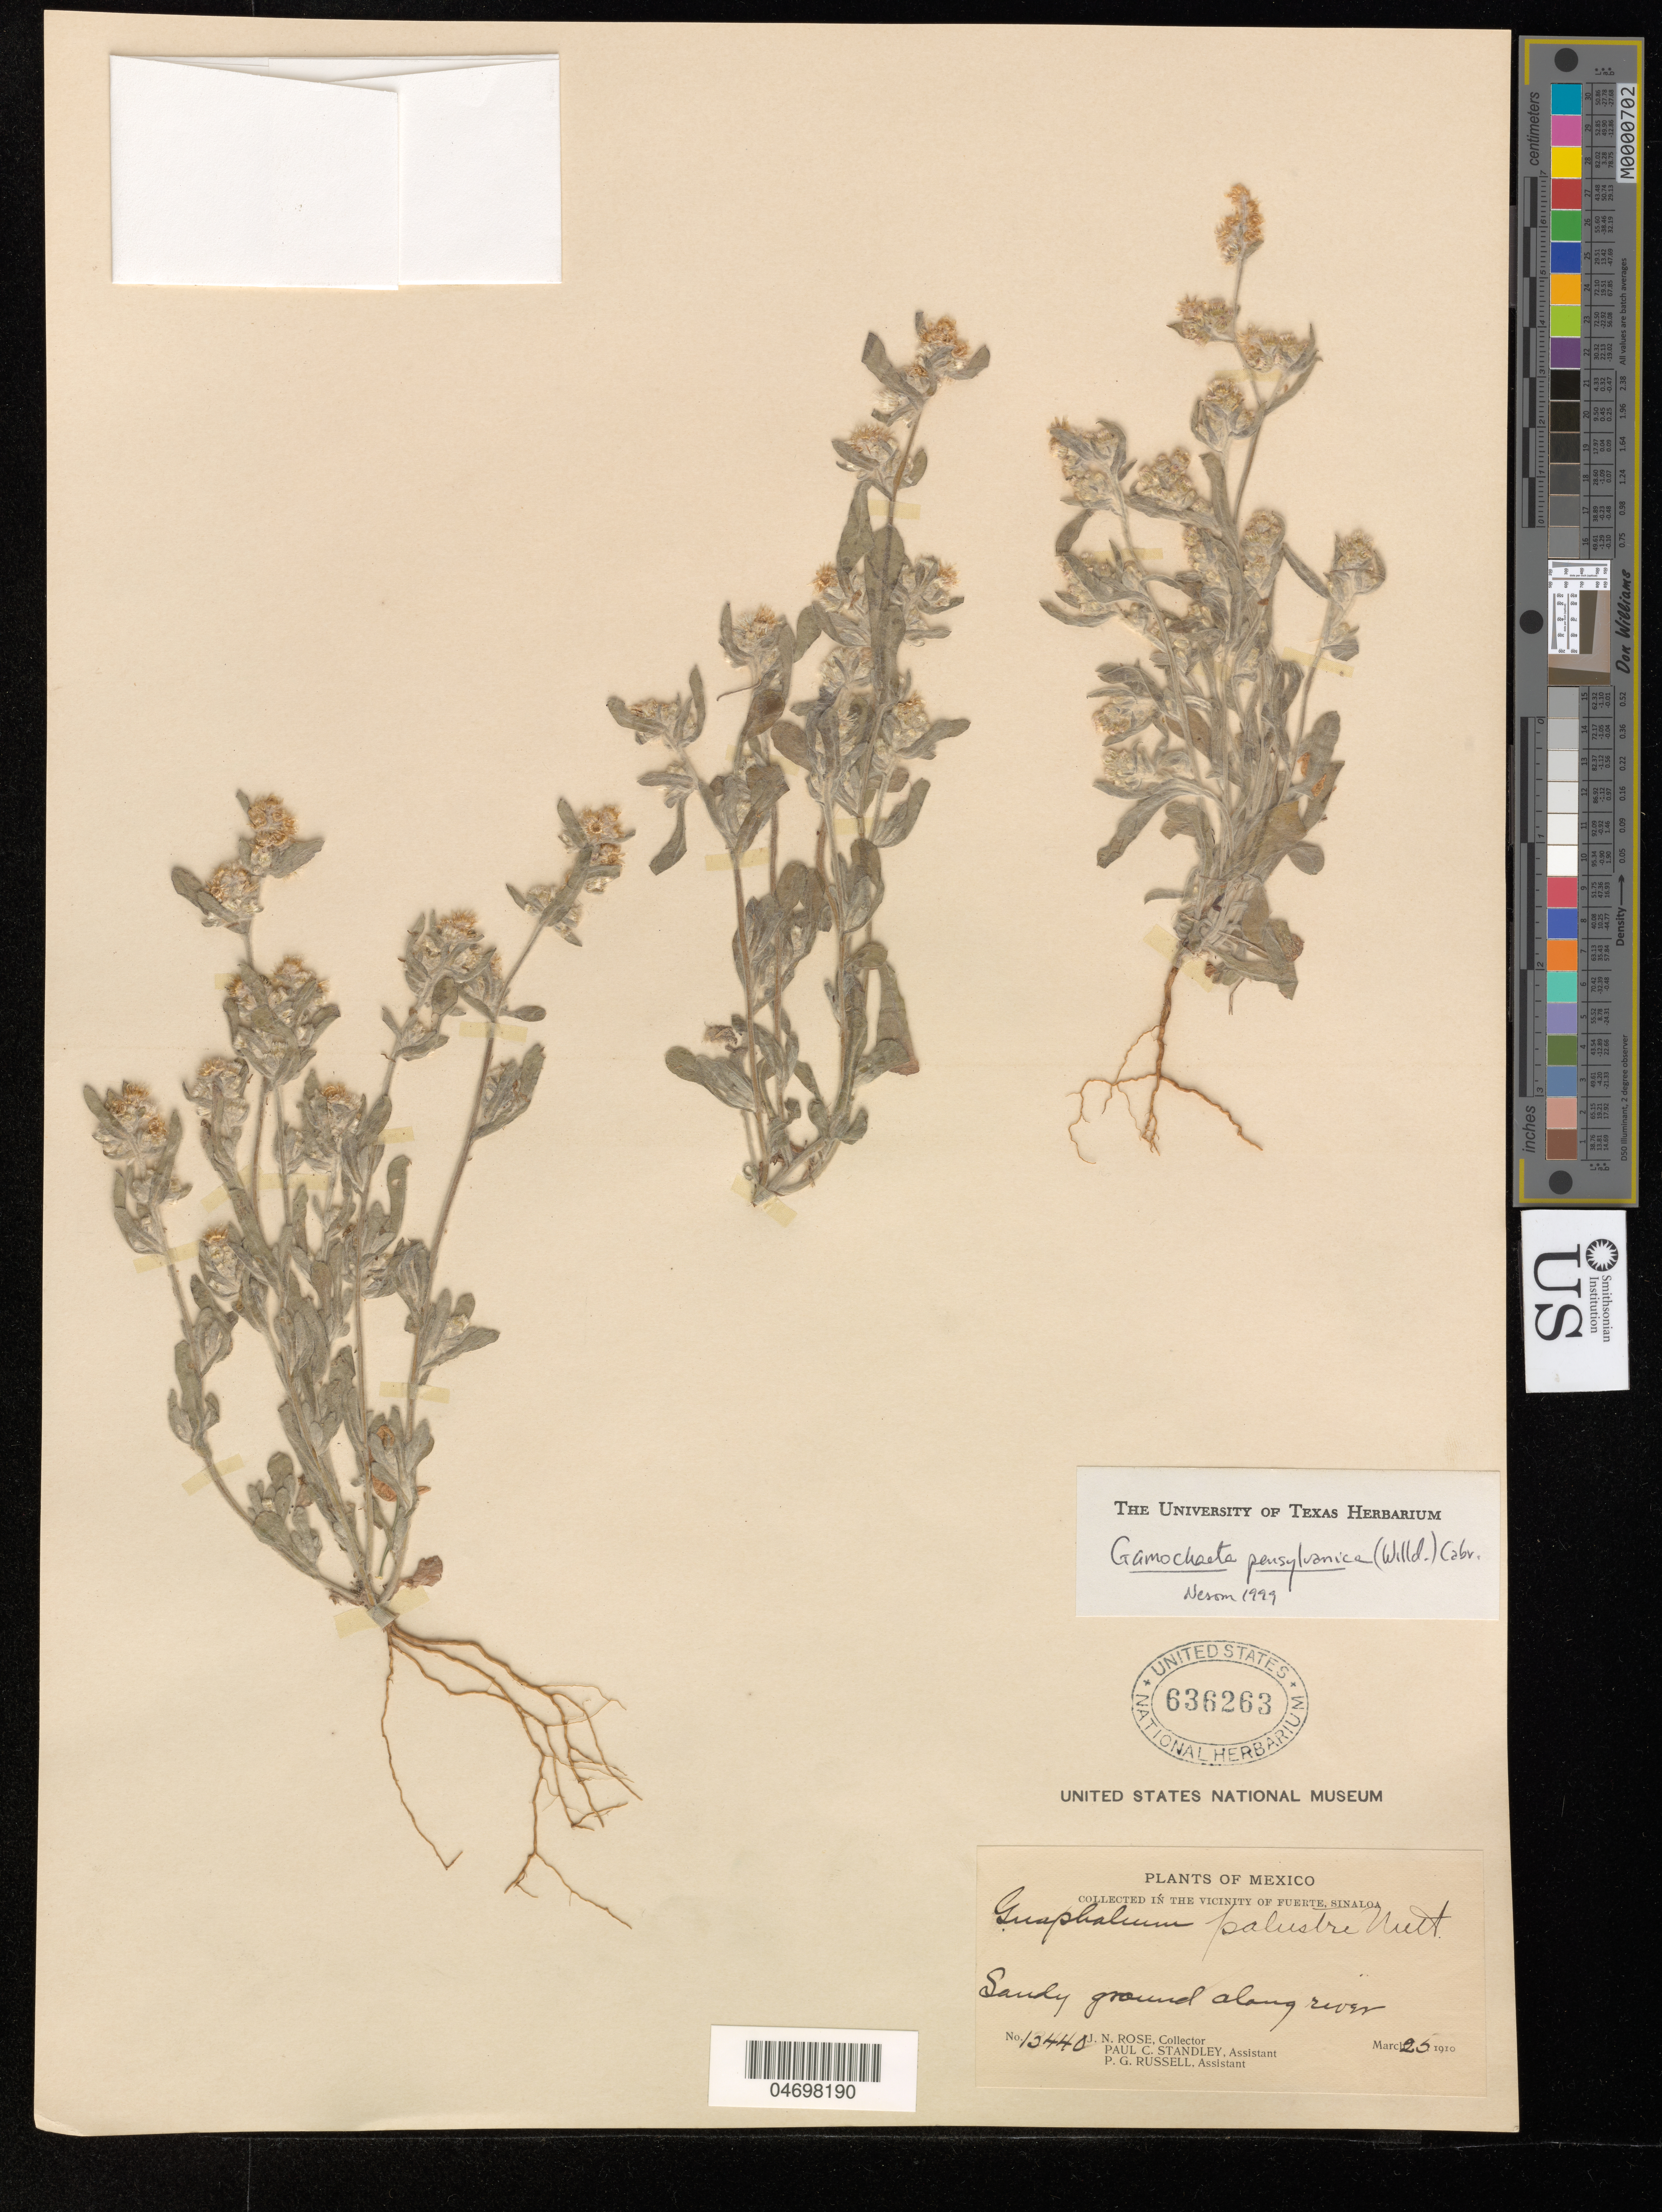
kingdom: Plantae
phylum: Tracheophyta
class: Magnoliopsida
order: Asterales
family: Asteraceae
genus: Gamochaeta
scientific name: Gamochaeta pensylvanica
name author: (Willd.) Cabrera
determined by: Nesom, G.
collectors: J. N. Rose, P. C. Standley & P. G. Russell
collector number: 13440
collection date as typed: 25 Mar 1910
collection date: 1910-03-25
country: Mexico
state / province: Sinaloa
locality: In the vicinity of Fuerte,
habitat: Sandy ground along river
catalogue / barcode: US 636263